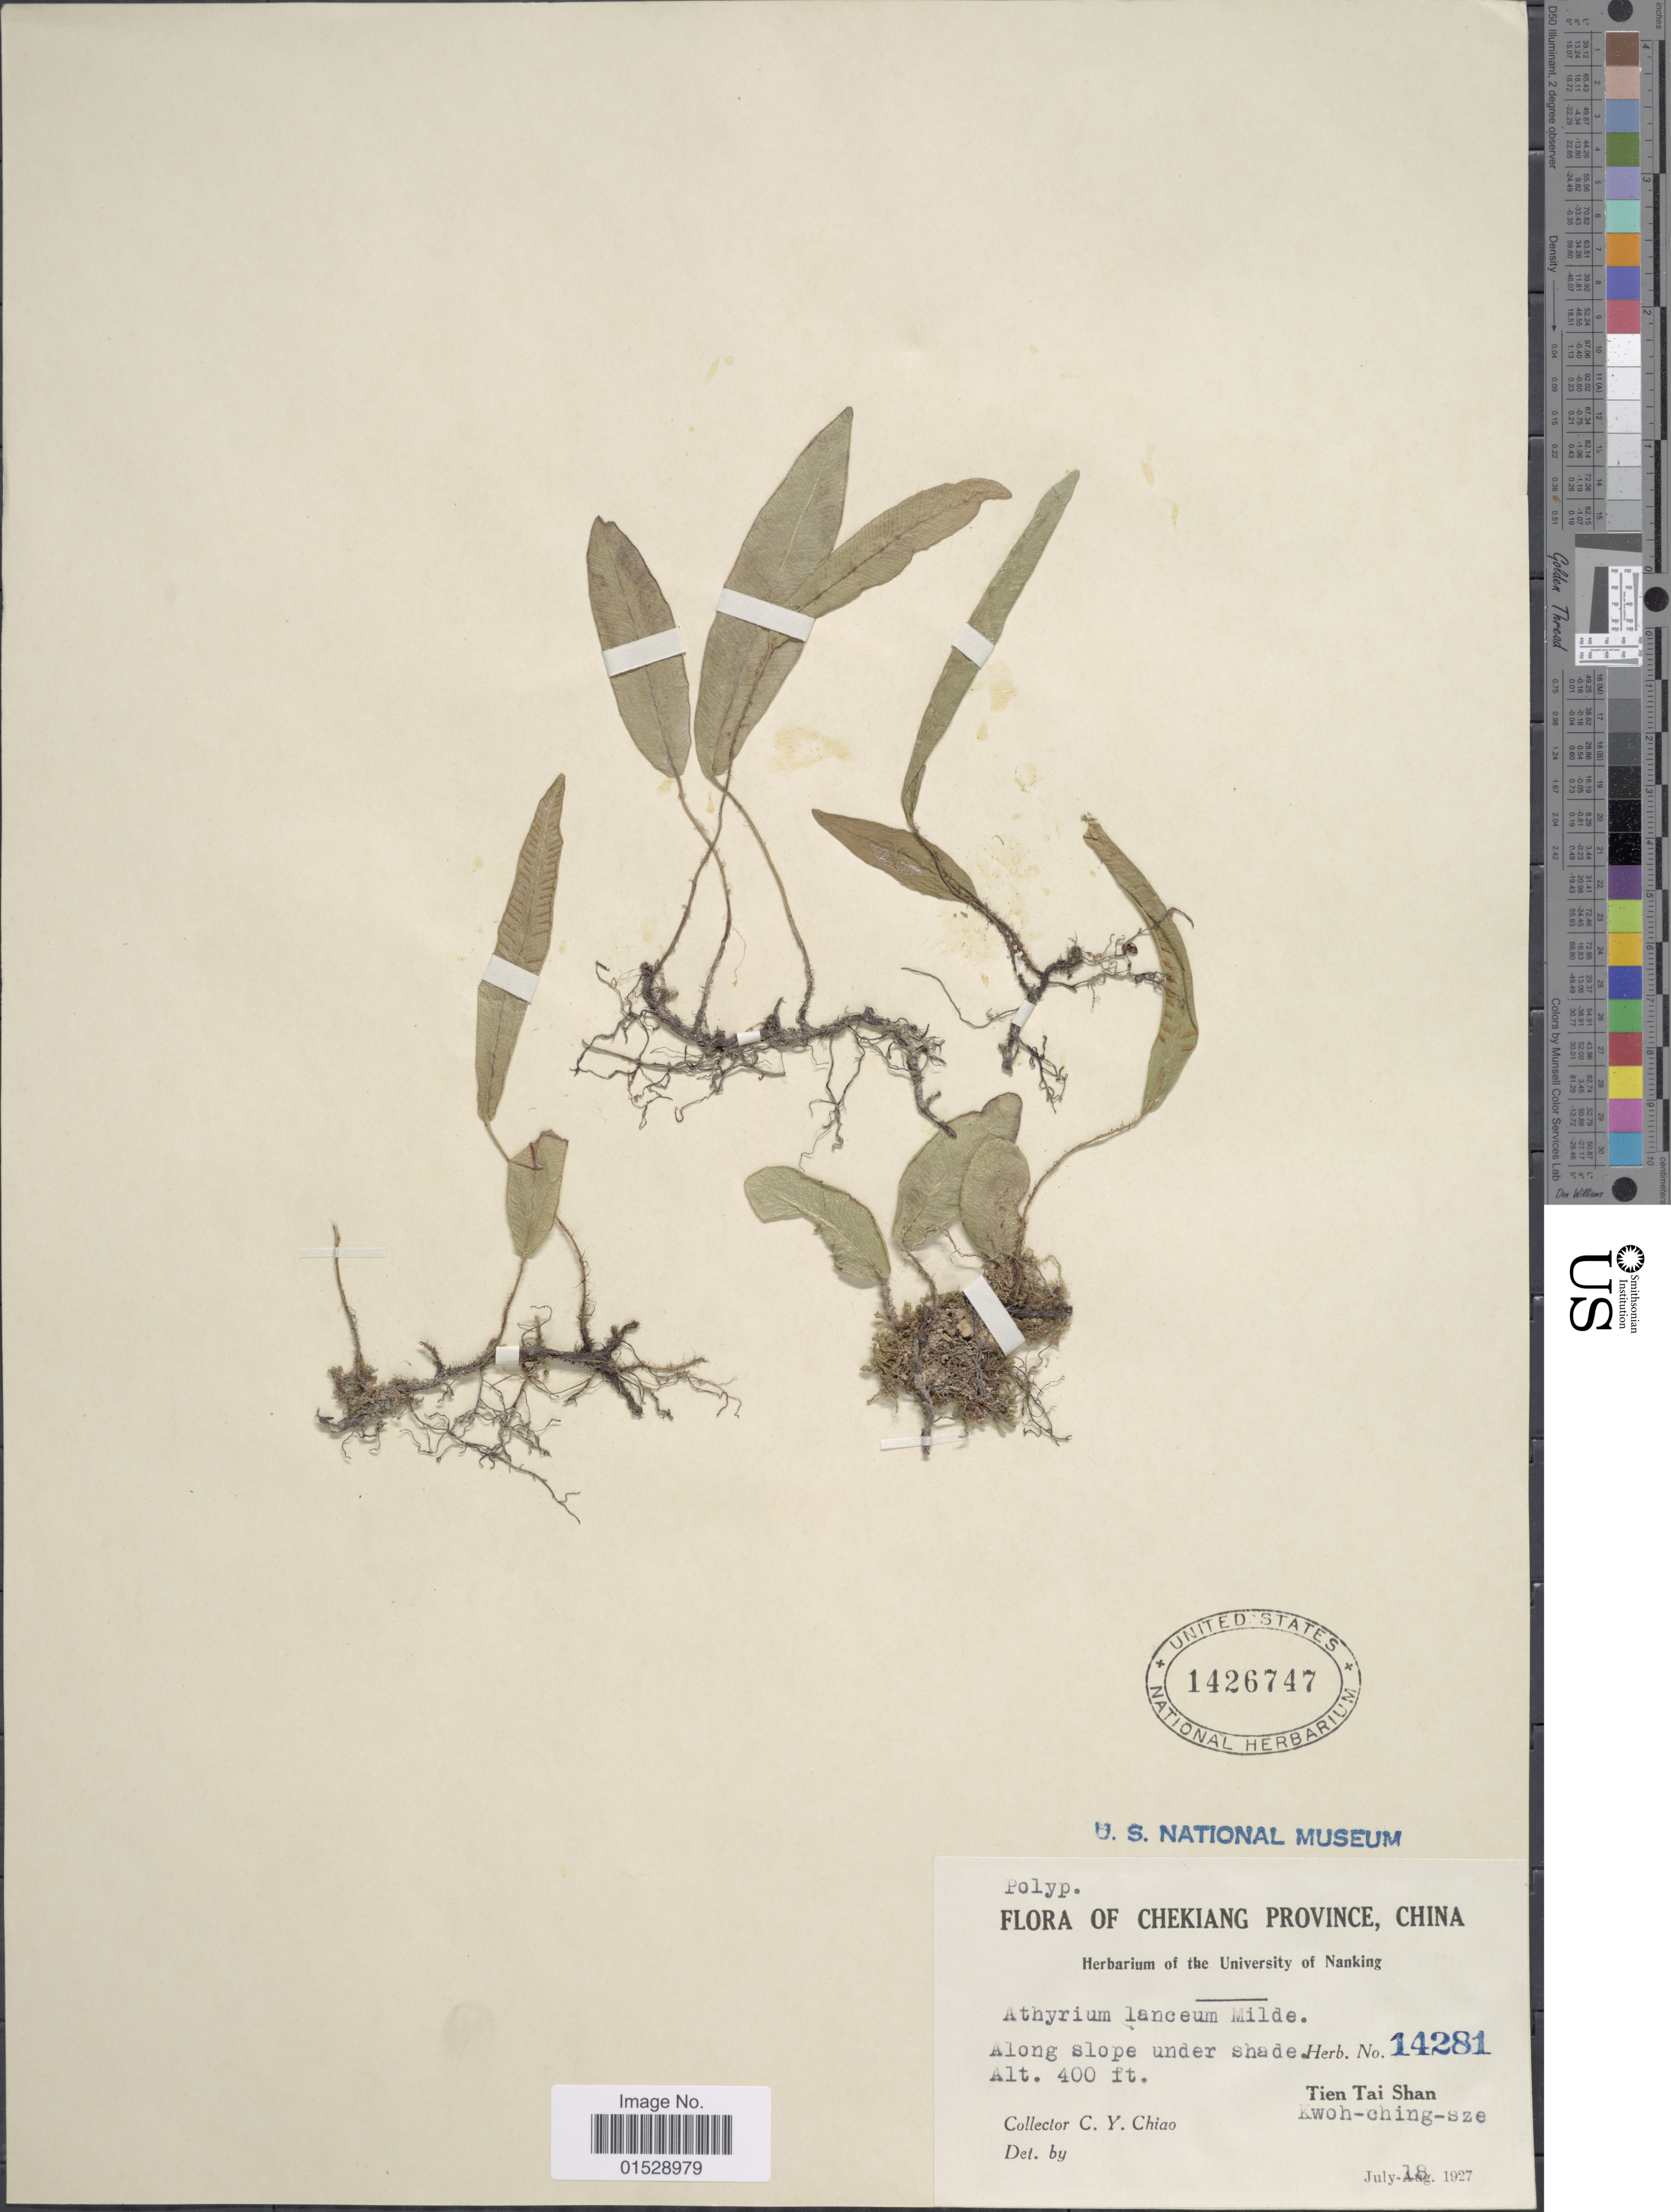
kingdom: Plantae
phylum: Tracheophyta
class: Polypodiopsida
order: Polypodiales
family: Athyriaceae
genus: Deparia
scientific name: Deparia lancea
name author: (Thunb.) Fraser-Jenk.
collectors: C. Y. Chiao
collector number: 14281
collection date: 1927-07-18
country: China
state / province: Zhejiang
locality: Chekiang Province, along slope under shade, Tien Tai Shan, Kwoh-ching-sze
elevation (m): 122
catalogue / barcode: US 1426747